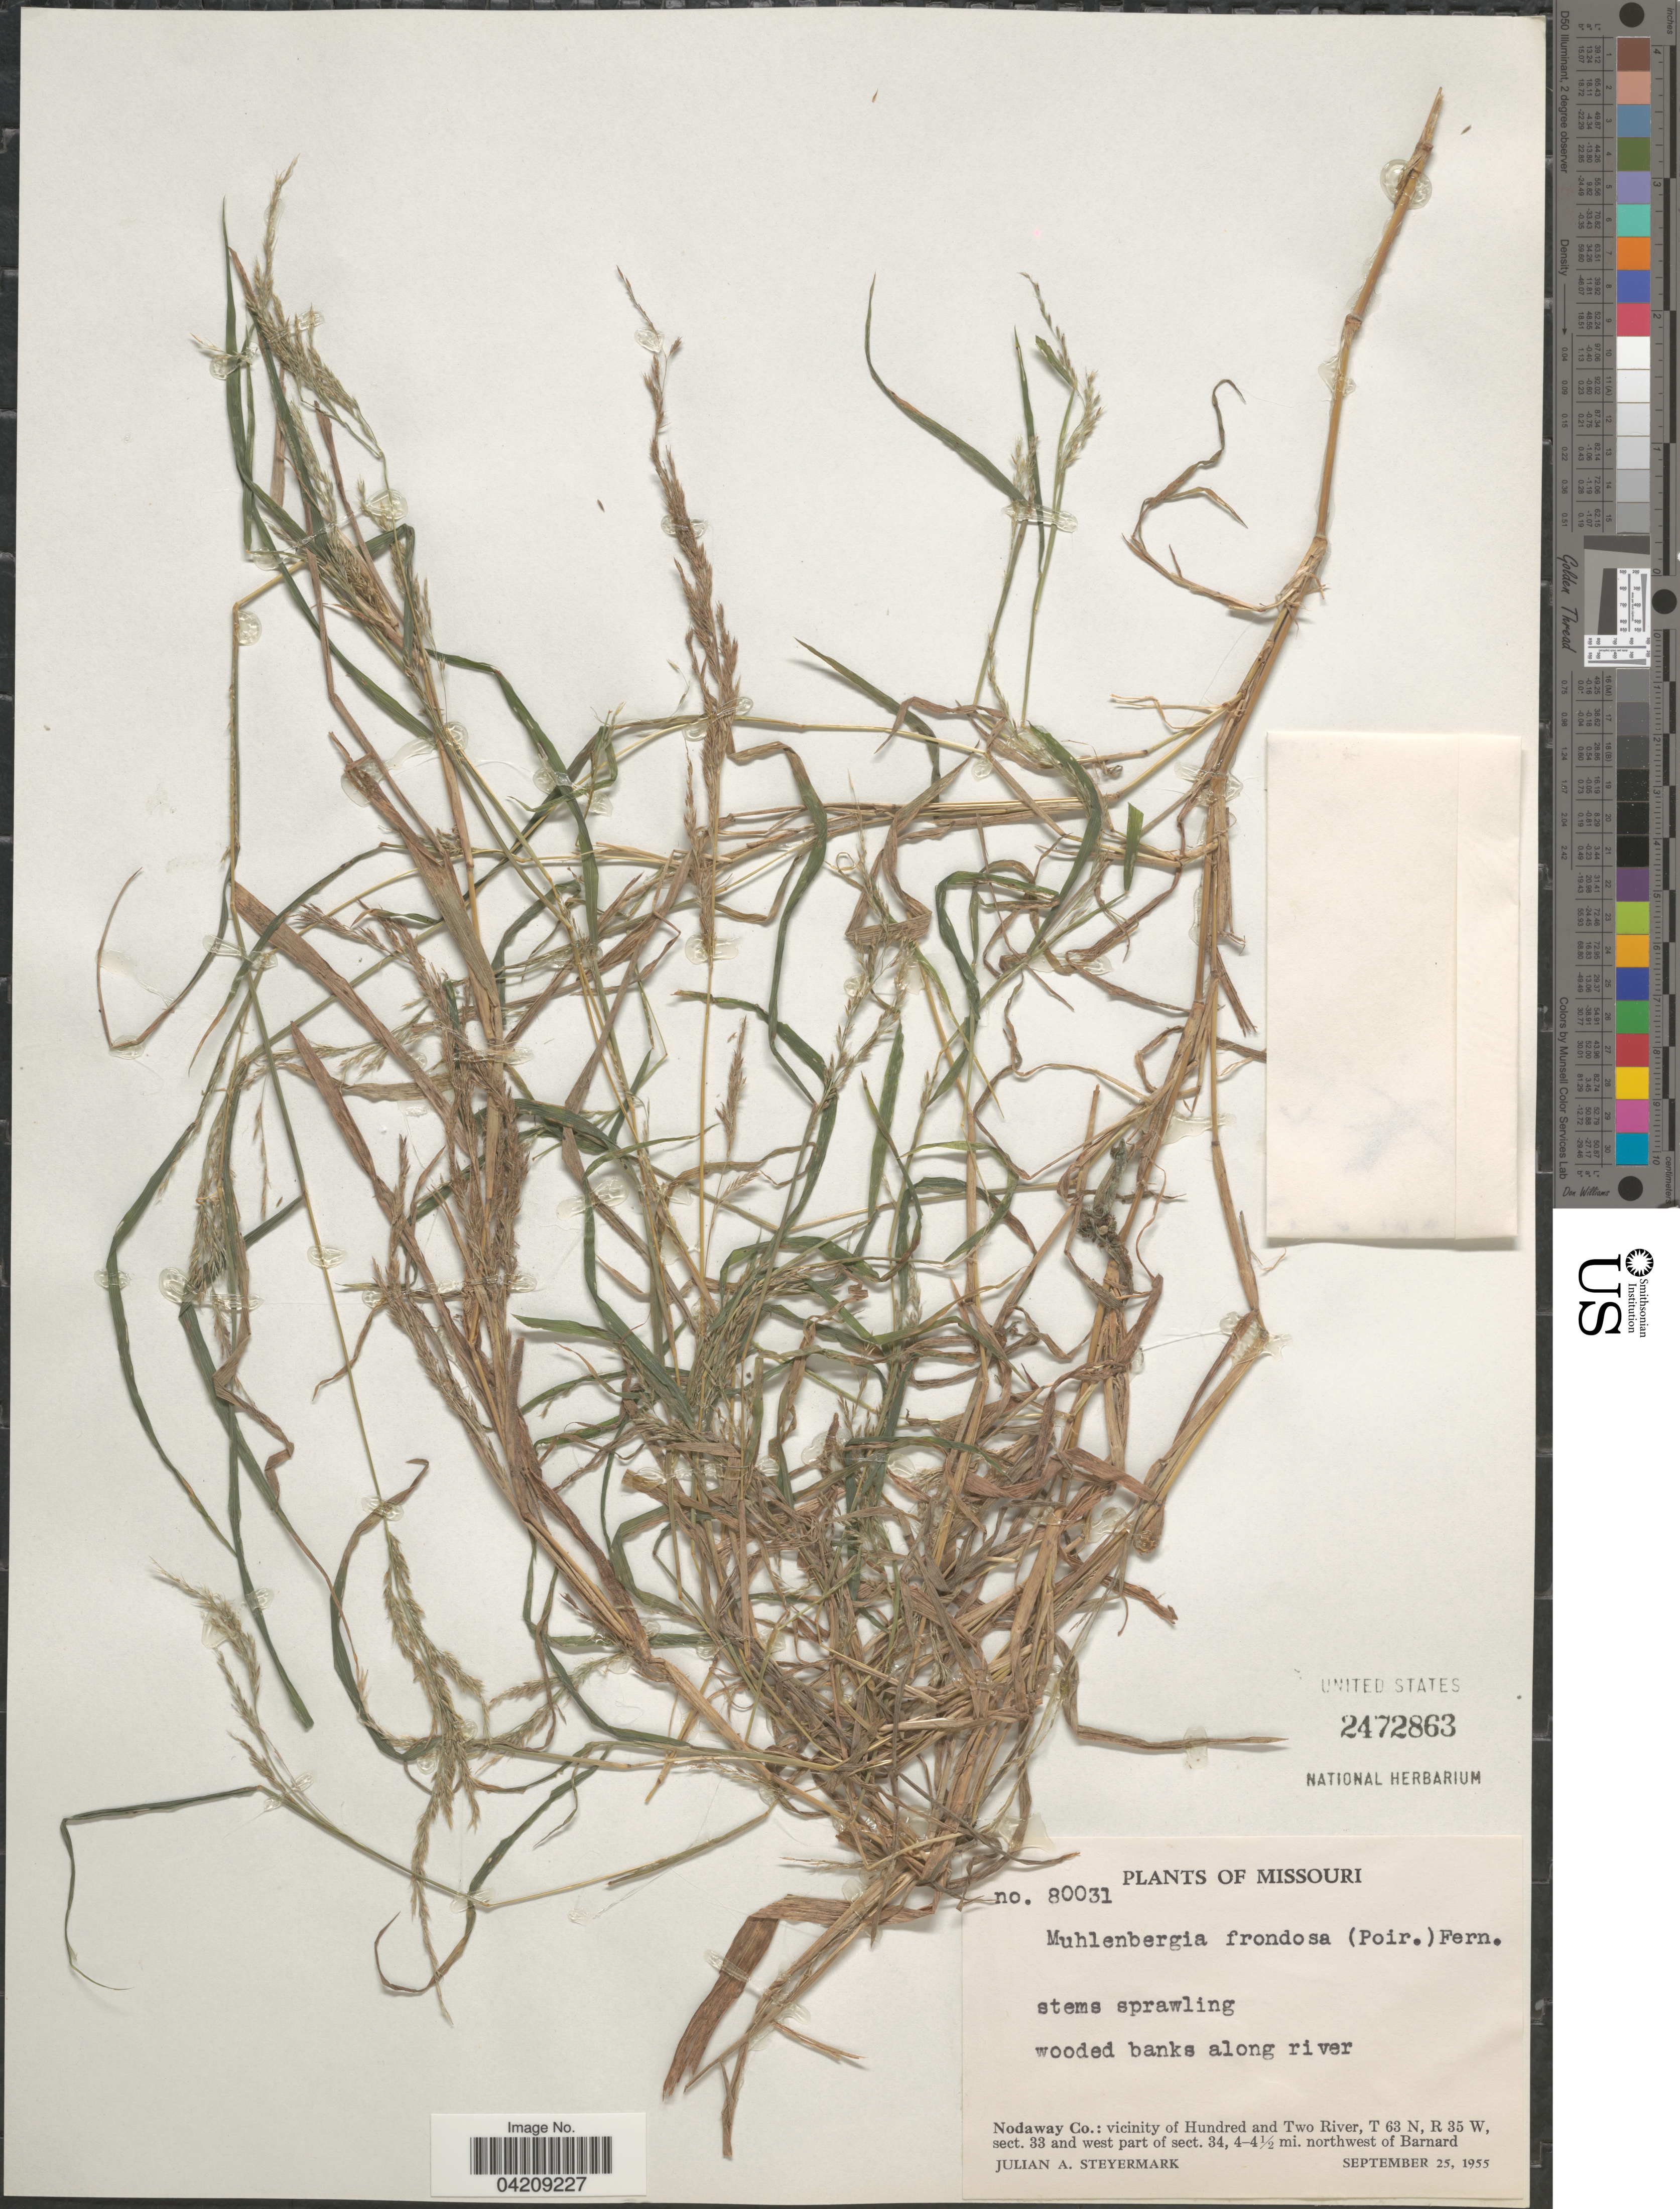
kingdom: Plantae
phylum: Tracheophyta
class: Liliopsida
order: Poales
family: Poaceae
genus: Muhlenbergia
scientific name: Muhlenbergia frondosa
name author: (Poir.) Fernald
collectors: J. Steyermark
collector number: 80031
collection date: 1955-09-25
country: United States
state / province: Missouri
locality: Nodaway Co.: vicinity of Hundred and Two River, T 63 N, R 35 W, sect. 33 and west part of sect. 34, 4-4½ mi. northwest of Barnard.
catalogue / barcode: US 2472863